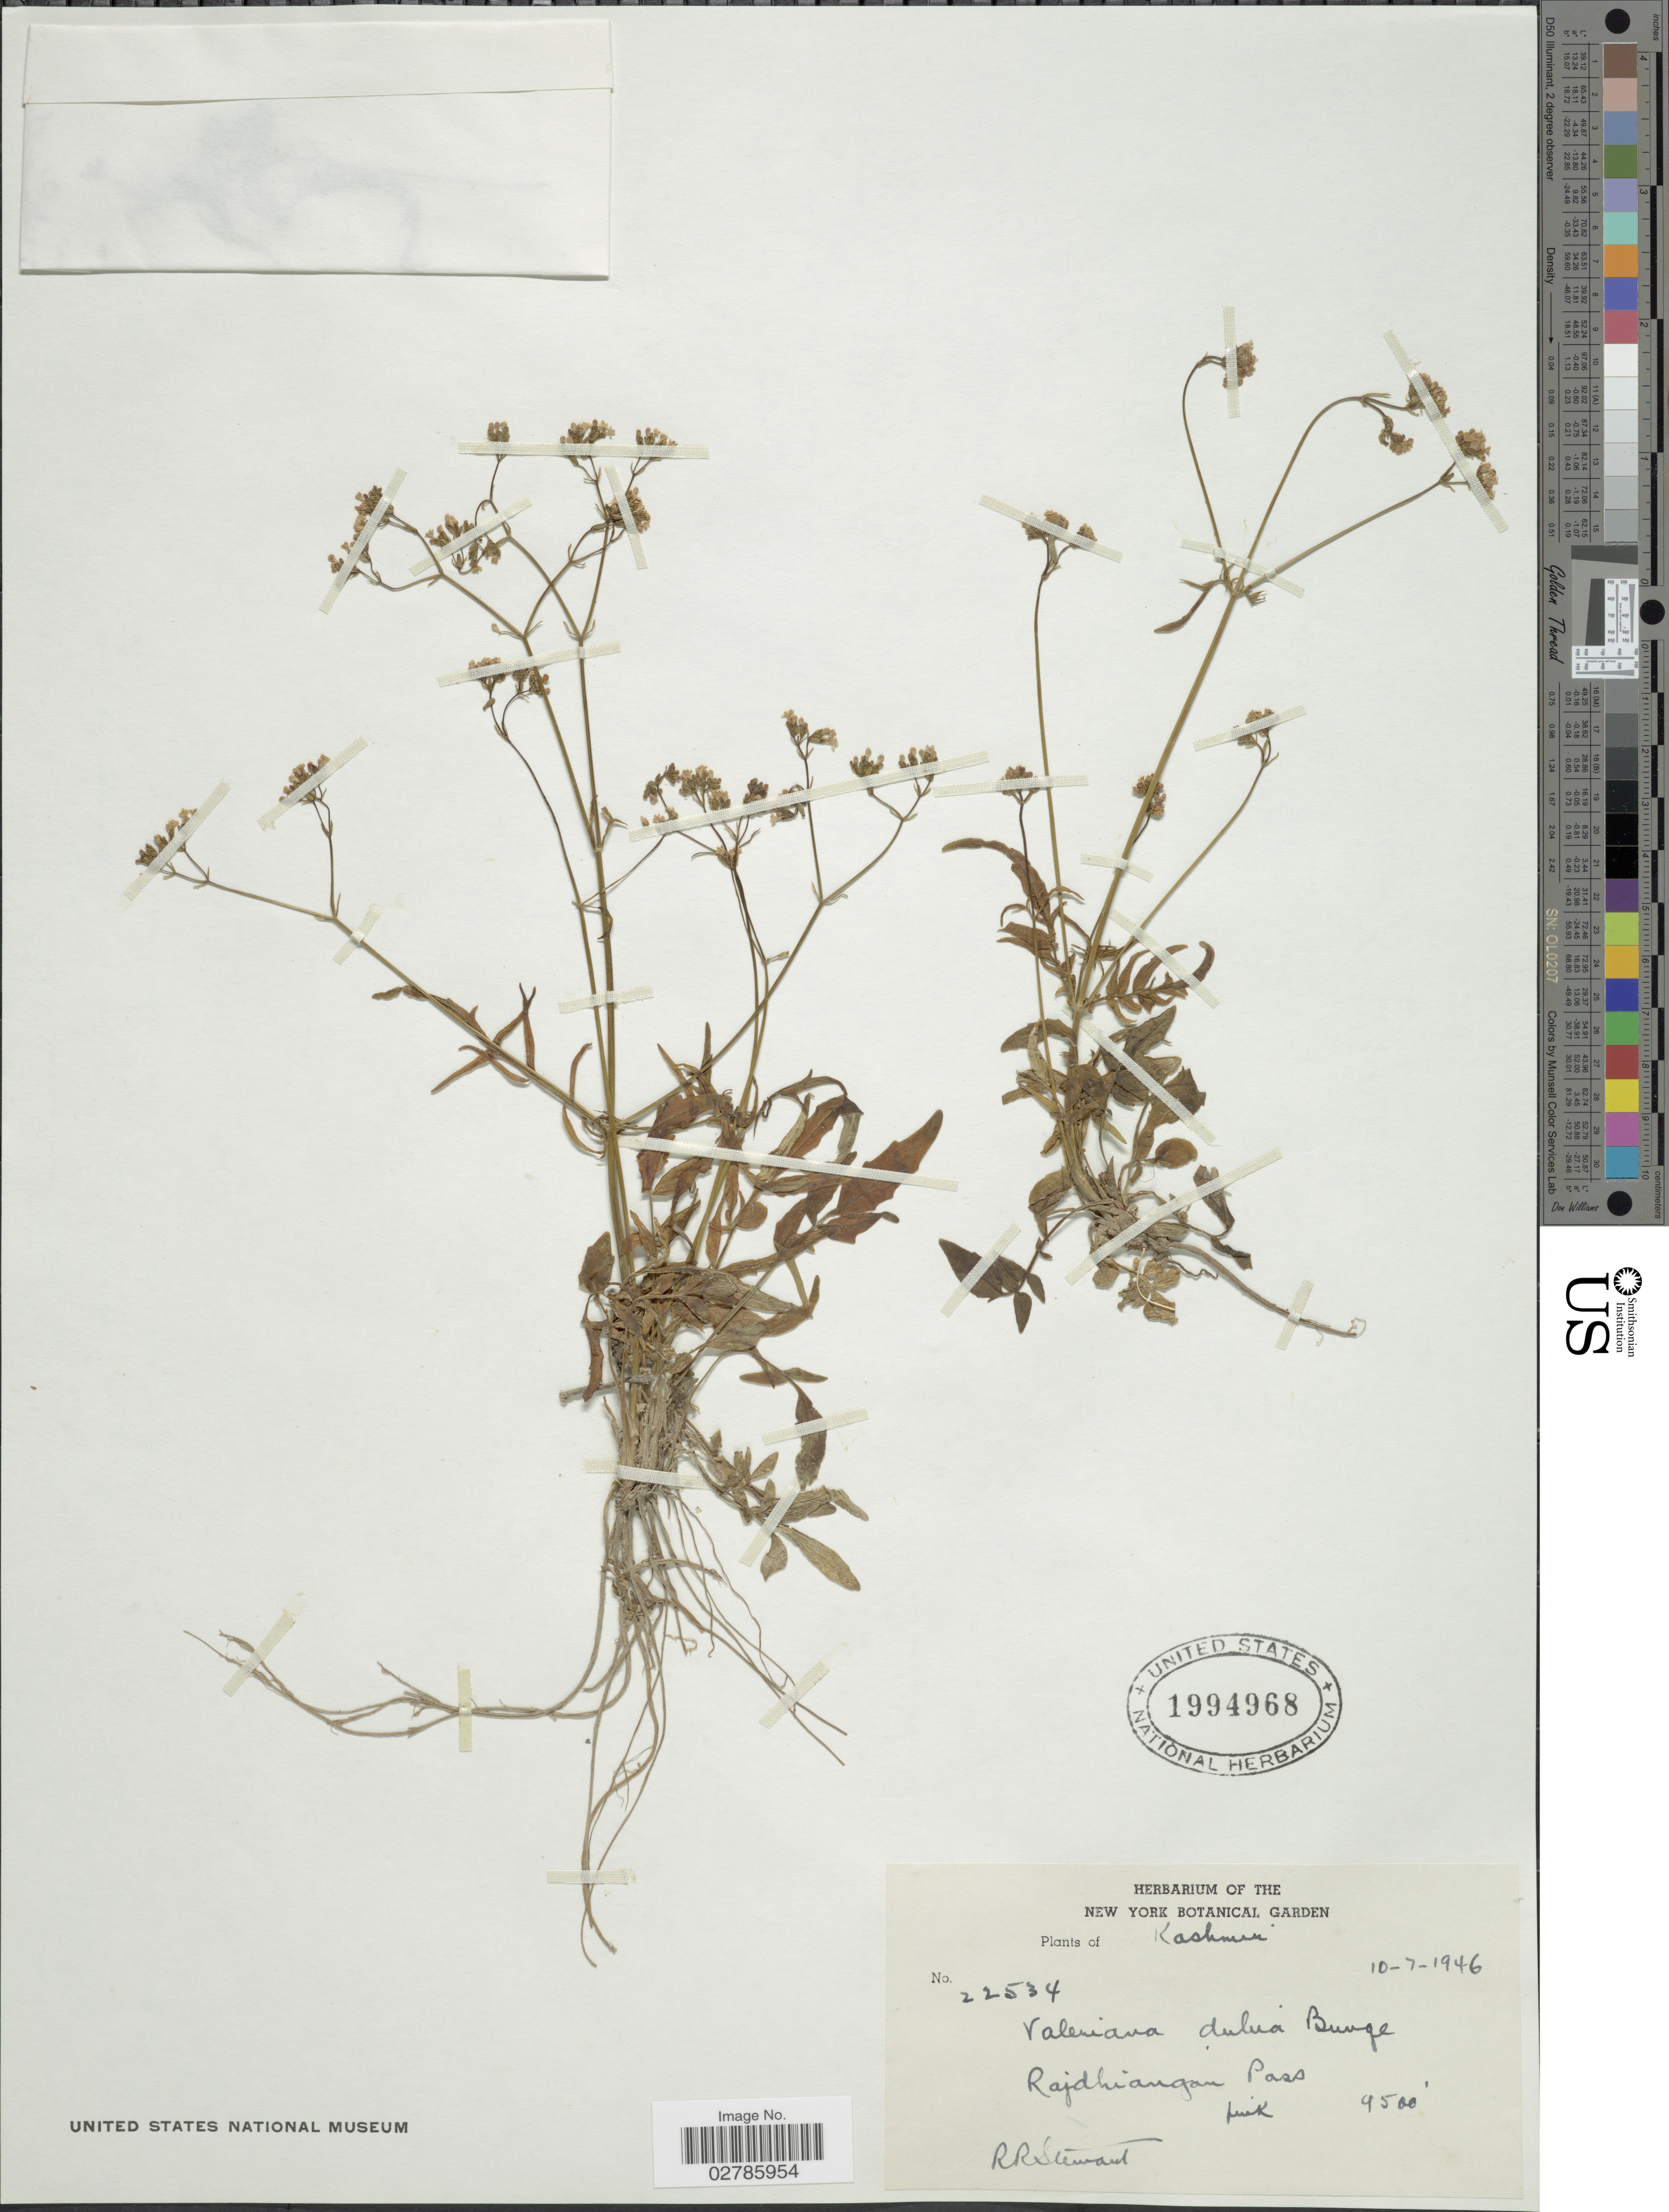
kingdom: Plantae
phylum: Tracheophyta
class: Magnoliopsida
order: Dipsacales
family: Caprifoliaceae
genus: Valeriana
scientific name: Valeriana dubia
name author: Bunge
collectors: R. R. Stewart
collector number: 22534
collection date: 1946-07-10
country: India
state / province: Jammu and Kashmir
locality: Kashmir. Rajdhiangan Pass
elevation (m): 2896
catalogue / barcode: US 1994968